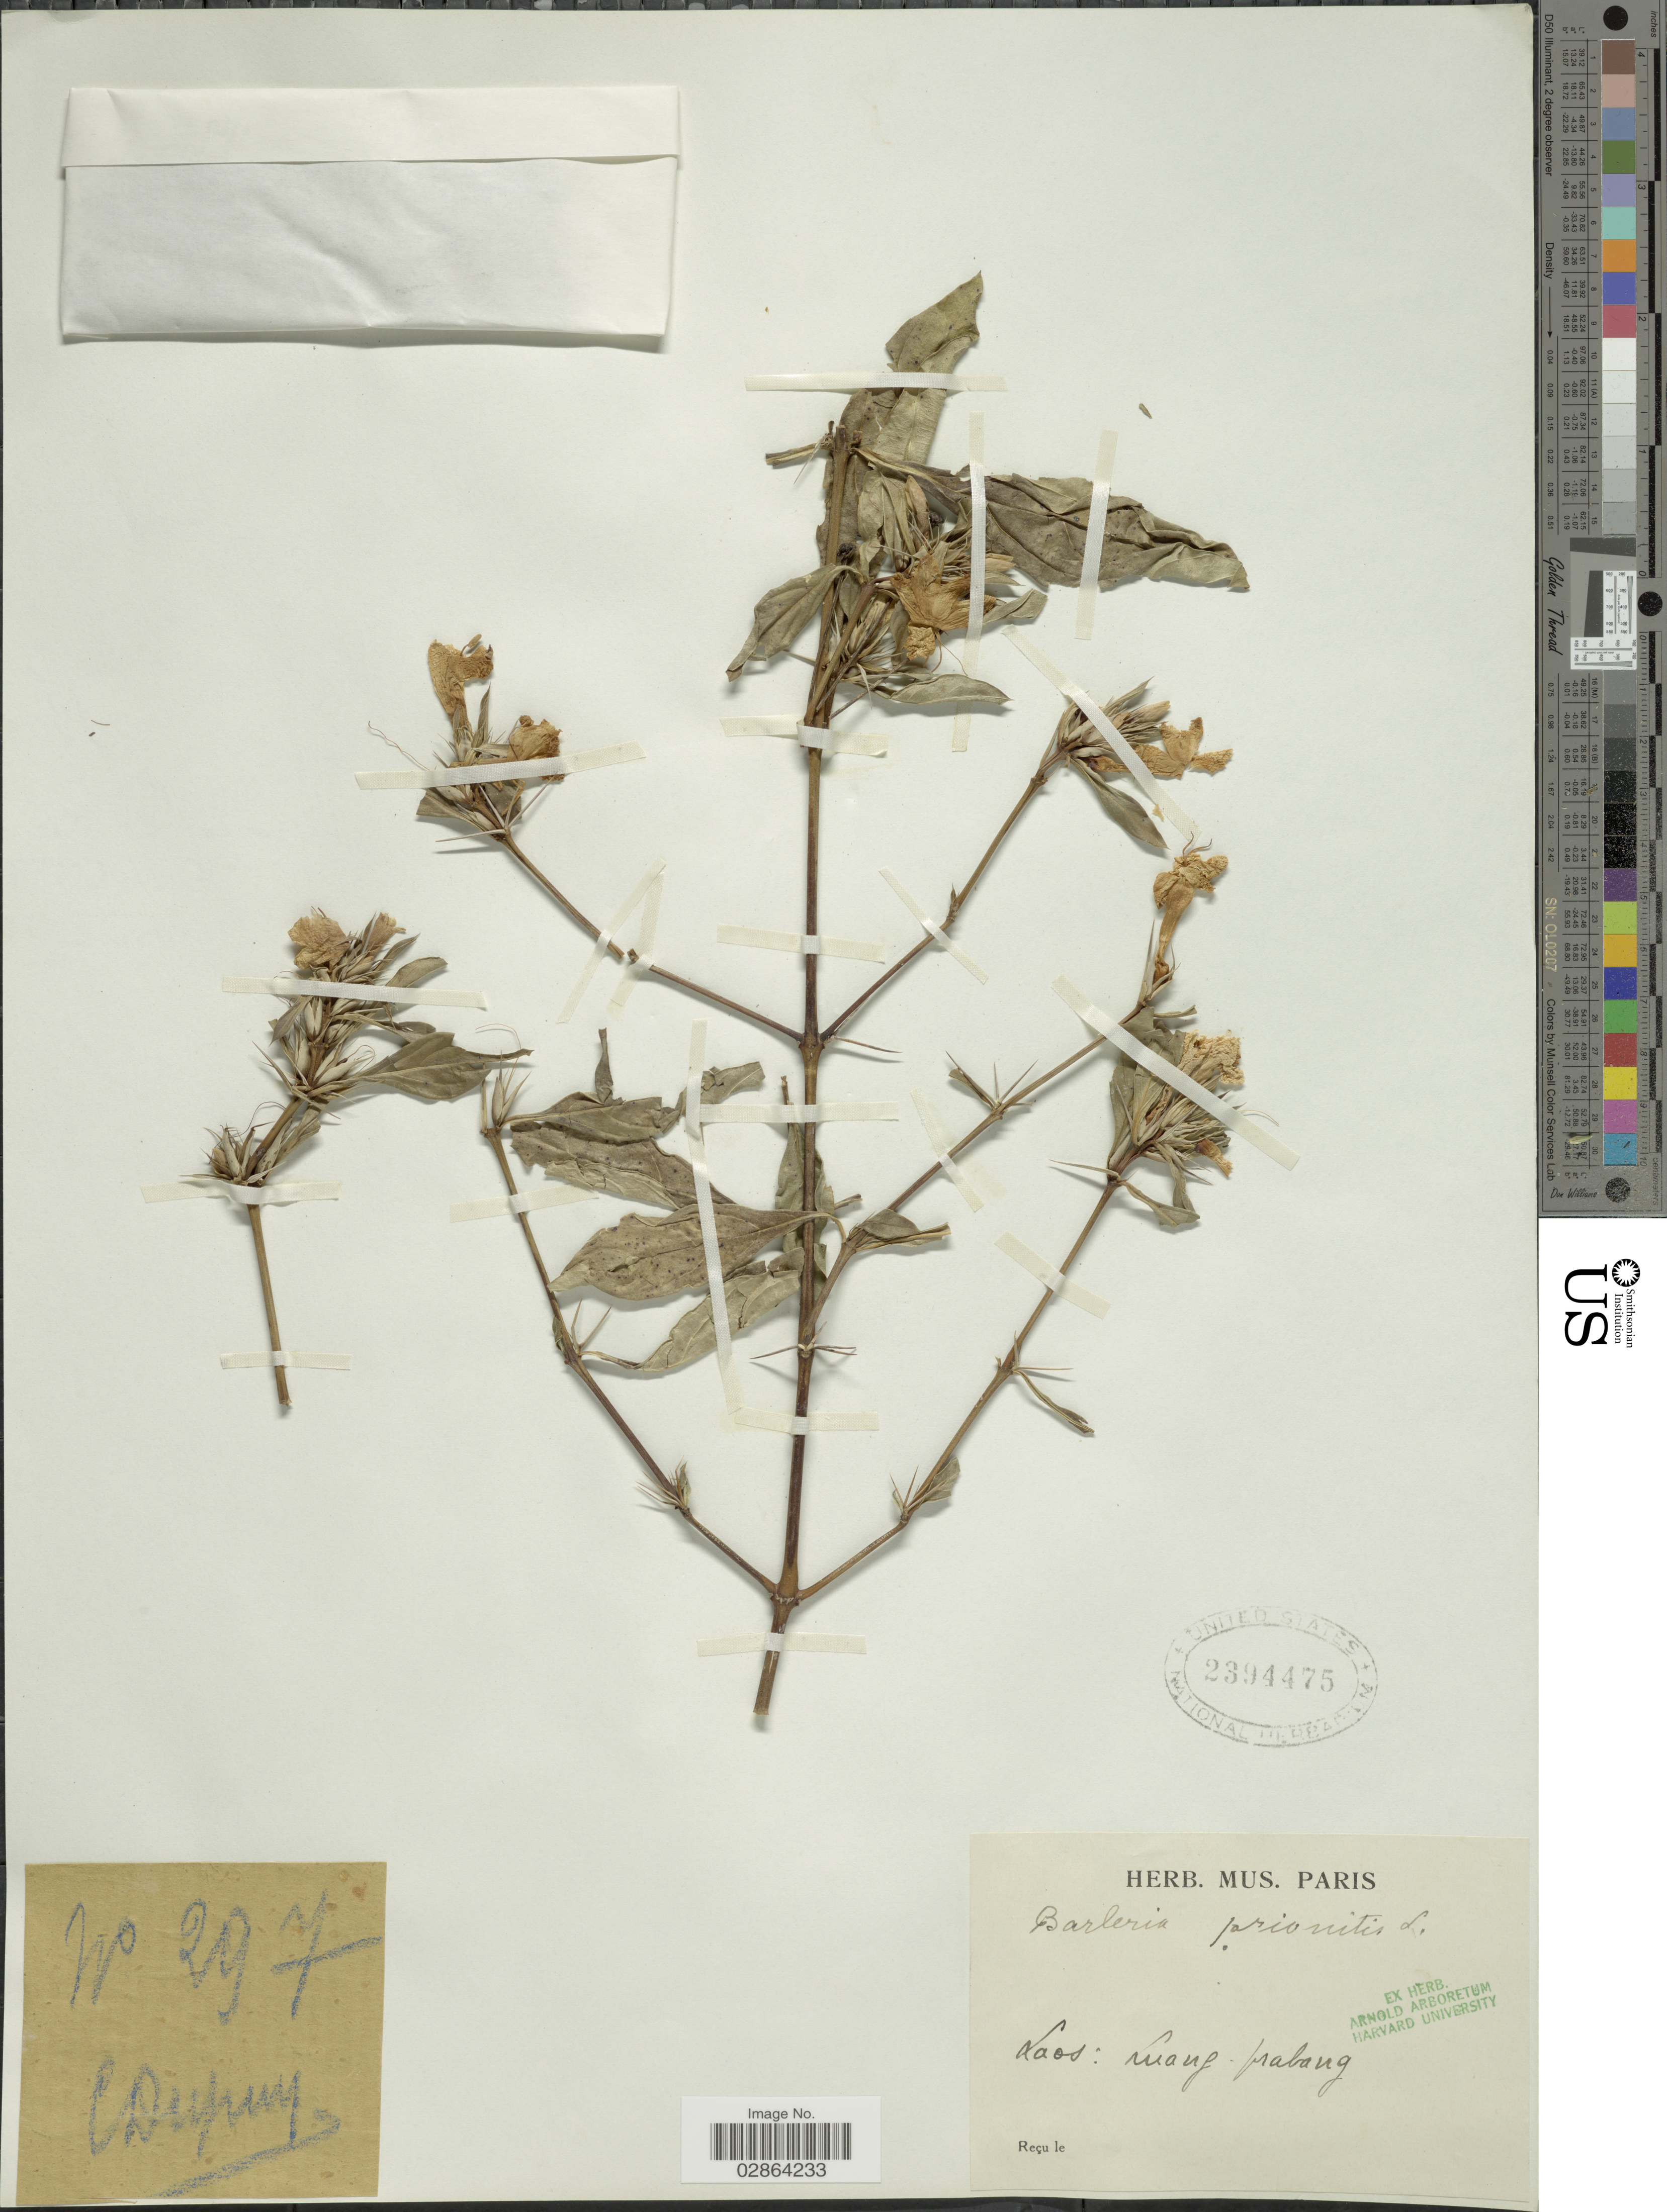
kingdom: Plantae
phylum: Tracheophyta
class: Magnoliopsida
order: Lamiales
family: Acanthaceae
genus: Barleria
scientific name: Barleria prionitis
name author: L.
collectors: C. Dupuy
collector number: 297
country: Laos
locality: Luang Prabang.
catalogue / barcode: US 2394475